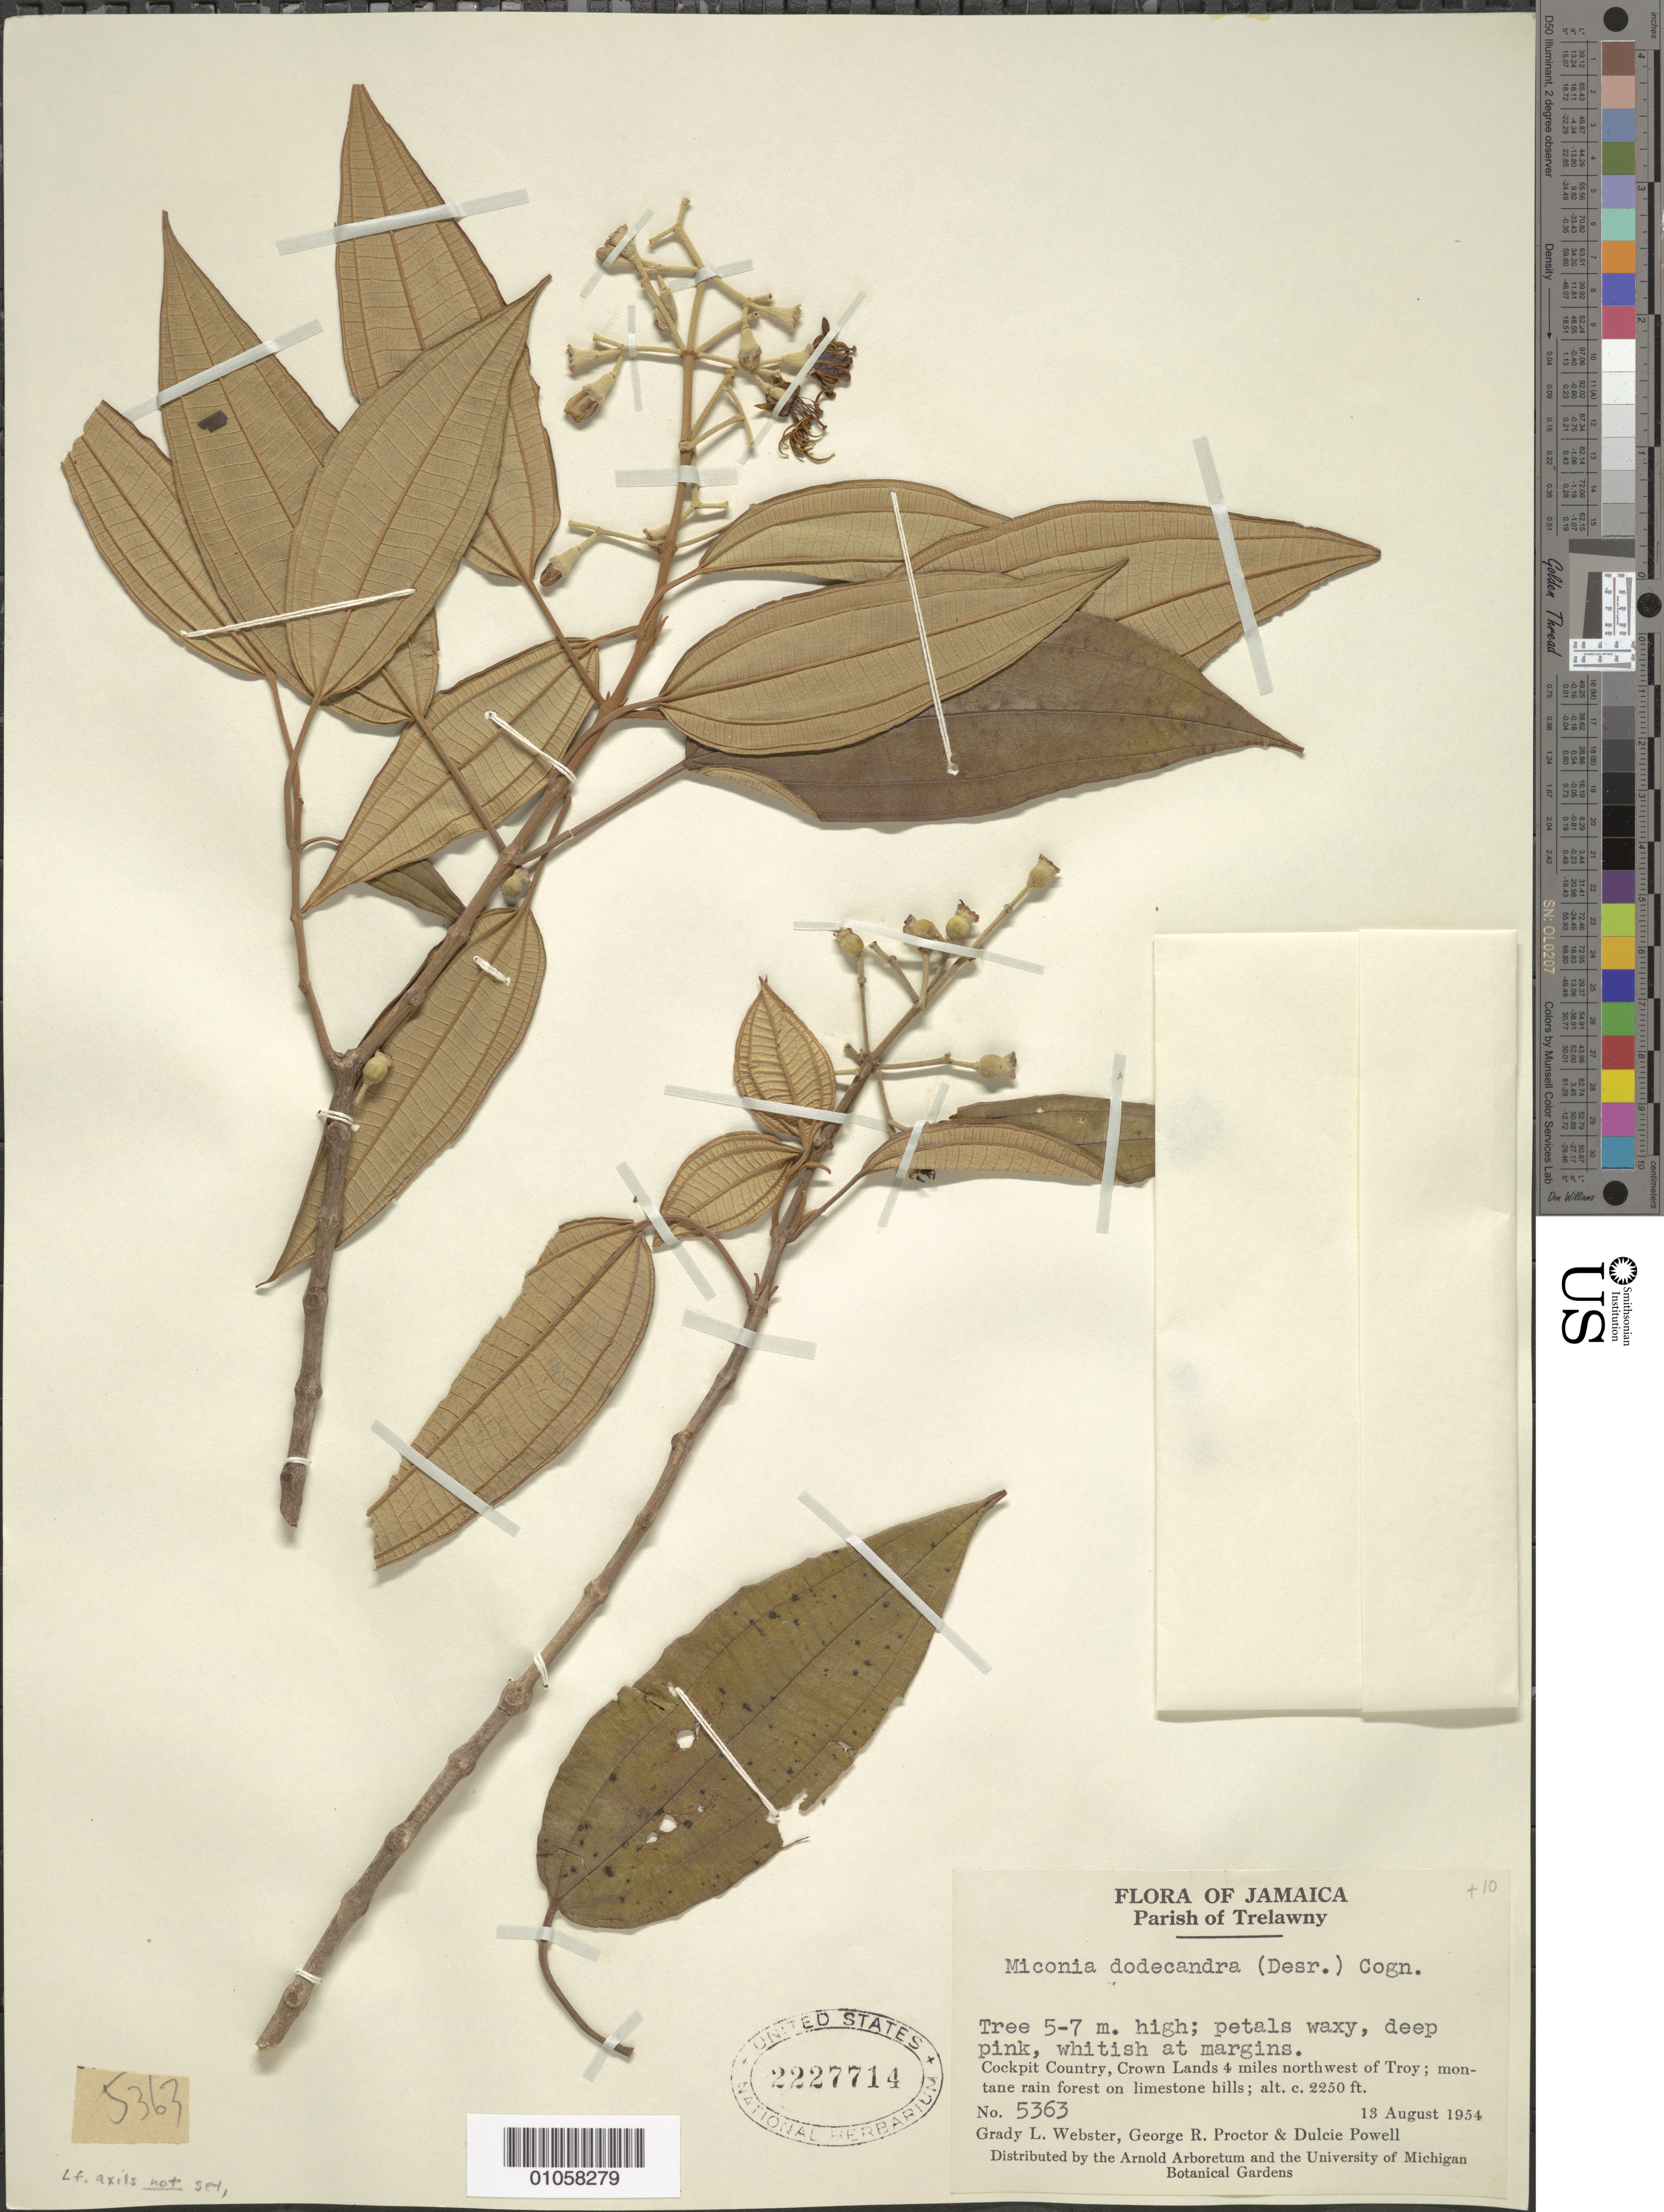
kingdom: Plantae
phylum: Tracheophyta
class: Magnoliopsida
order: Myrtales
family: Melastomataceae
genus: Miconia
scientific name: Miconia dodecandra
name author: Cogn.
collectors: G. L. Webster, G. R. Proctor & D. Powell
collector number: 5363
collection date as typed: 13 Aug 1954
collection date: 1954-08-13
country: Jamaica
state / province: Trelawny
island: Jamaica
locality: Cockpit Country, Crown lands, 4 miles NW of Troy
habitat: Montane rainforest on limestone hills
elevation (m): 686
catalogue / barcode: US 2227714